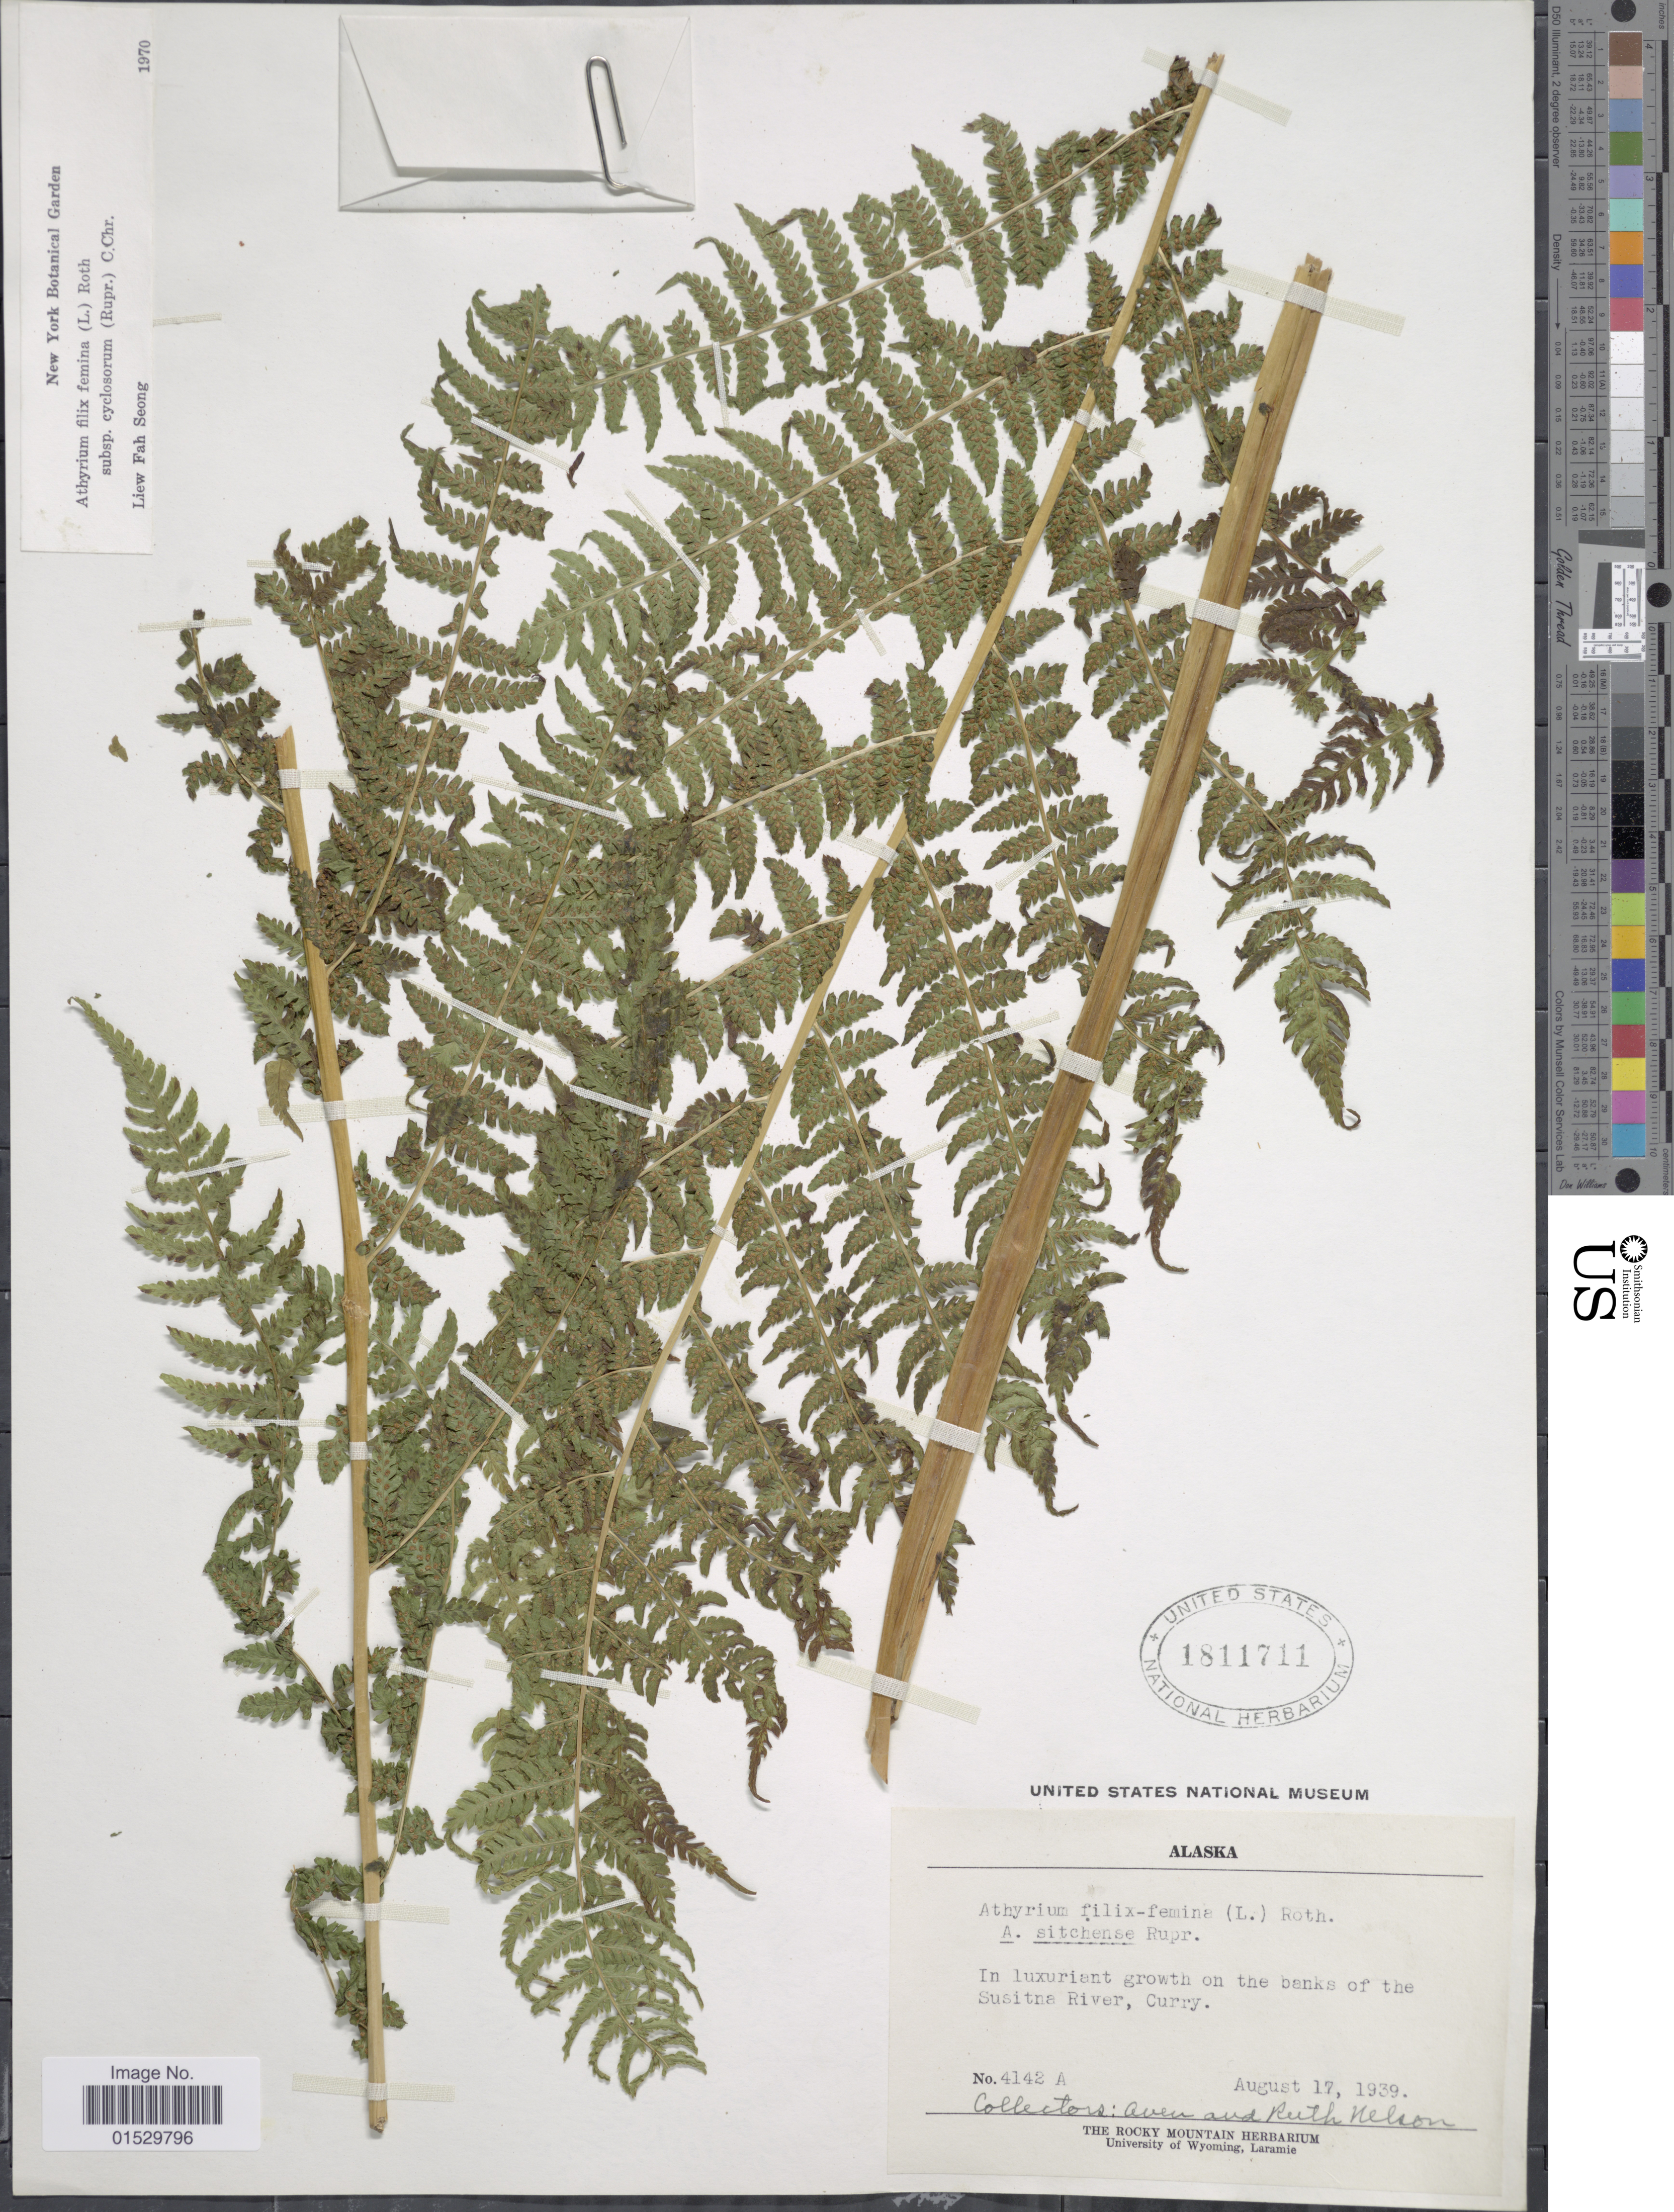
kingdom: Plantae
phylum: Tracheophyta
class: Polypodiopsida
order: Polypodiales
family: Athyriaceae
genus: Athyrium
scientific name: Athyrium filix-femina subsp. cyclosorum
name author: (Rupr.) C. Chr.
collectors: A. Nelson & R. A. Nelson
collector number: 4142A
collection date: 1939-08-17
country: United States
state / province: Alaska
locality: On the banks of the Susitna River, Curry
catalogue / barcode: US 1811711